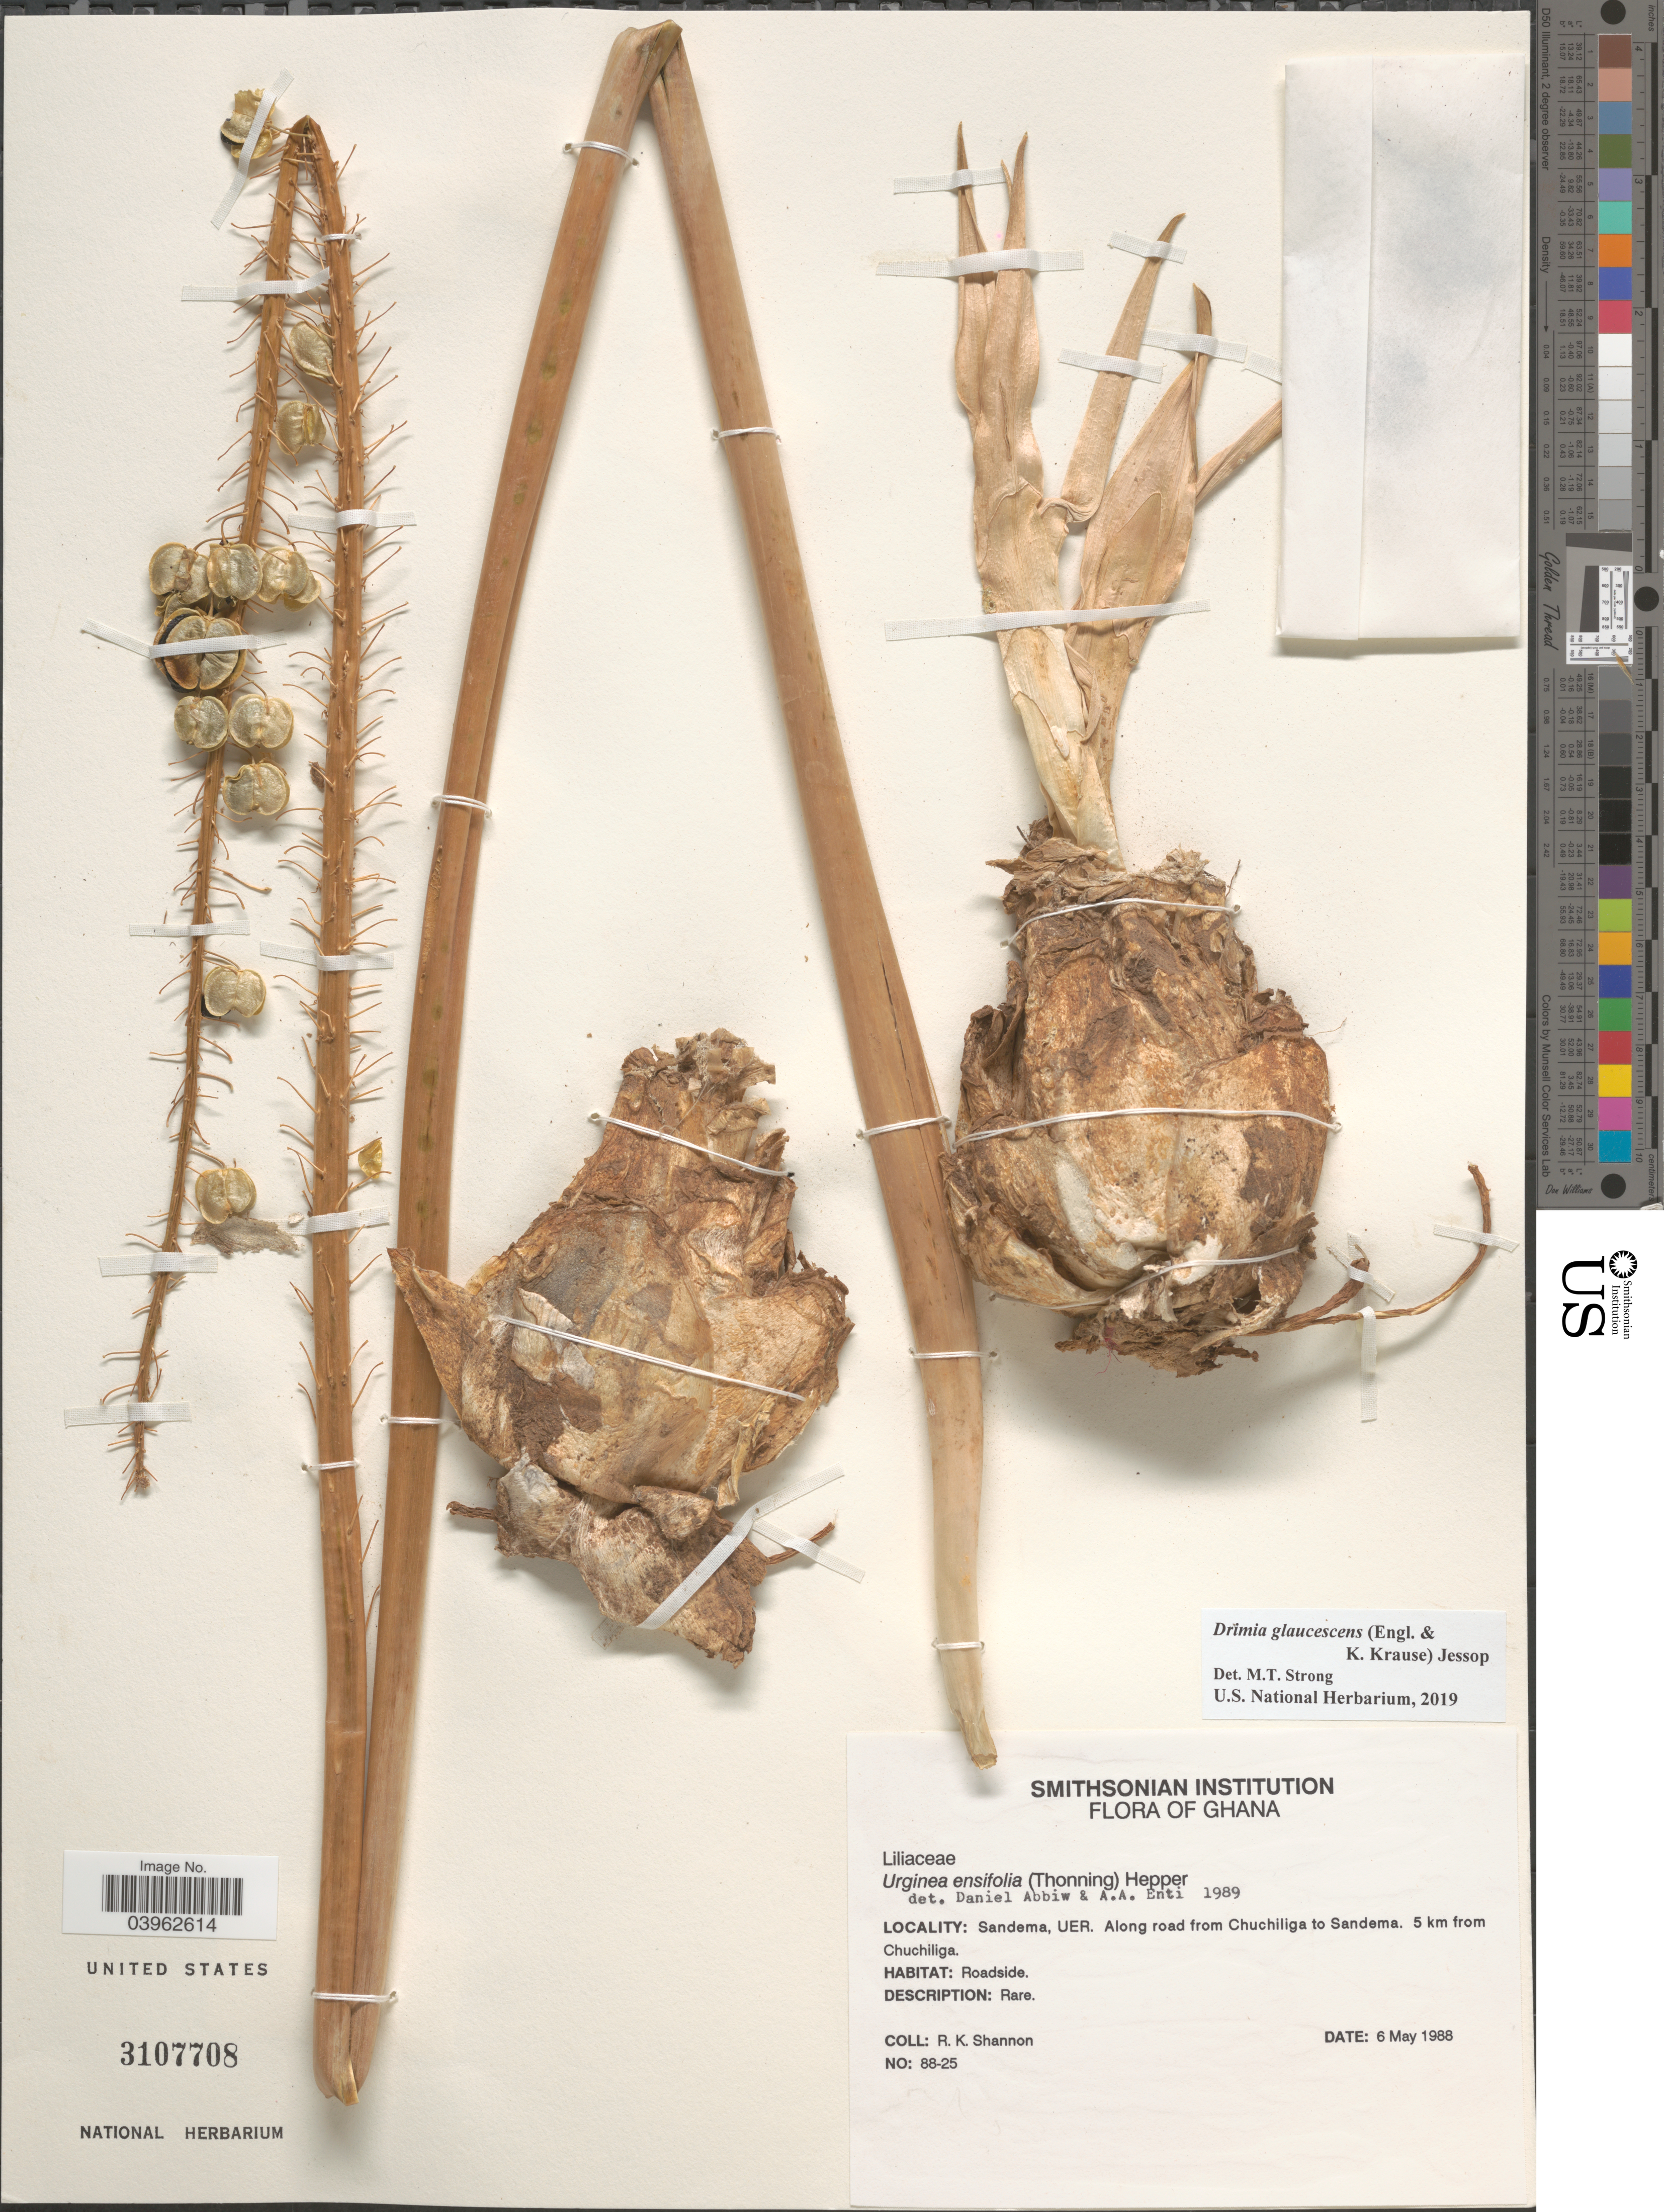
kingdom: Plantae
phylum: Tracheophyta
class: Liliopsida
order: Asparagales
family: Asparagaceae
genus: Drimia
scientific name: Drimia glaucescens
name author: (Engl. & K. Krause) H. Scholz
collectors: R. Shannon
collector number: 88-25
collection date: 1988-05-06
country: Ghana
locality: Sandema, UER. Along road from Chuchiliga to Sandema. 5 km from Chuchiliga.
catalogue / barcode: US 3107708